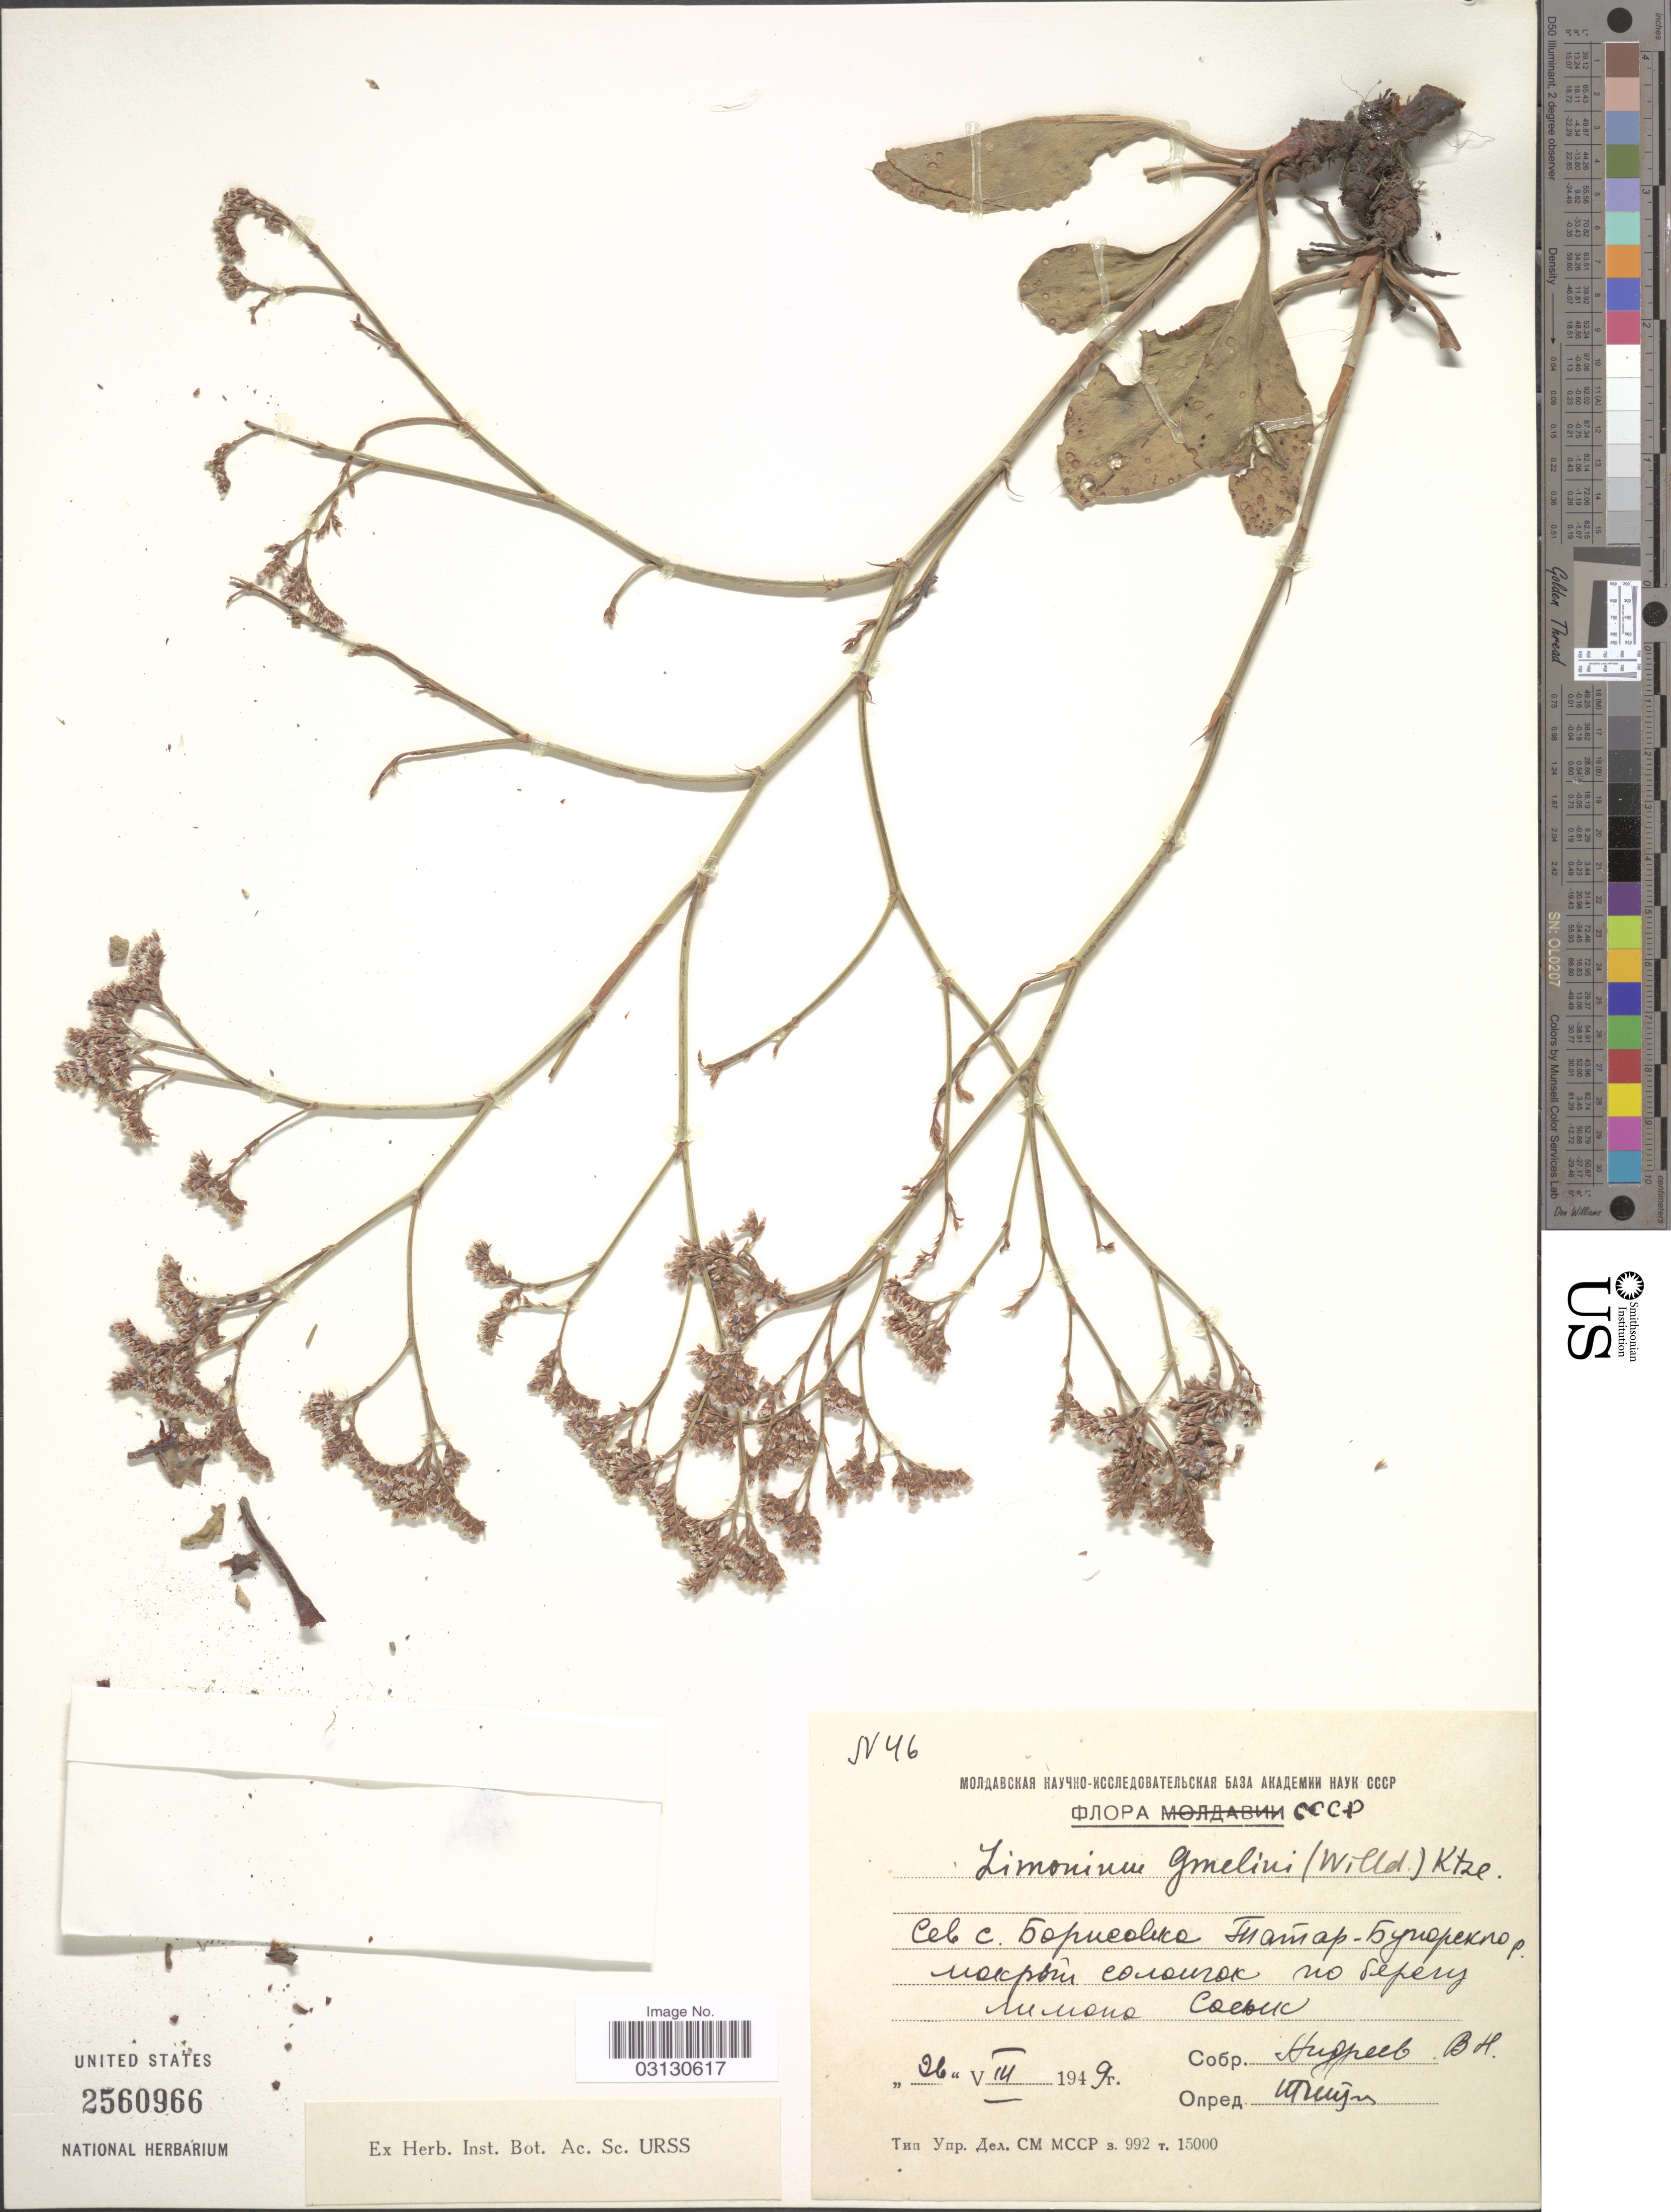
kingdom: Plantae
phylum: Tracheophyta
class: Magnoliopsida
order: Caryophyllales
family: Plumbaginaceae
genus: Limonium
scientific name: Limonium gmelinii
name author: (Willd.) Kuntze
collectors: V. Andreev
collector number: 46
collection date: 1949-08-26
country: Ukraine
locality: Tatarbunary, Borysivka.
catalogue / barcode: US 2560966